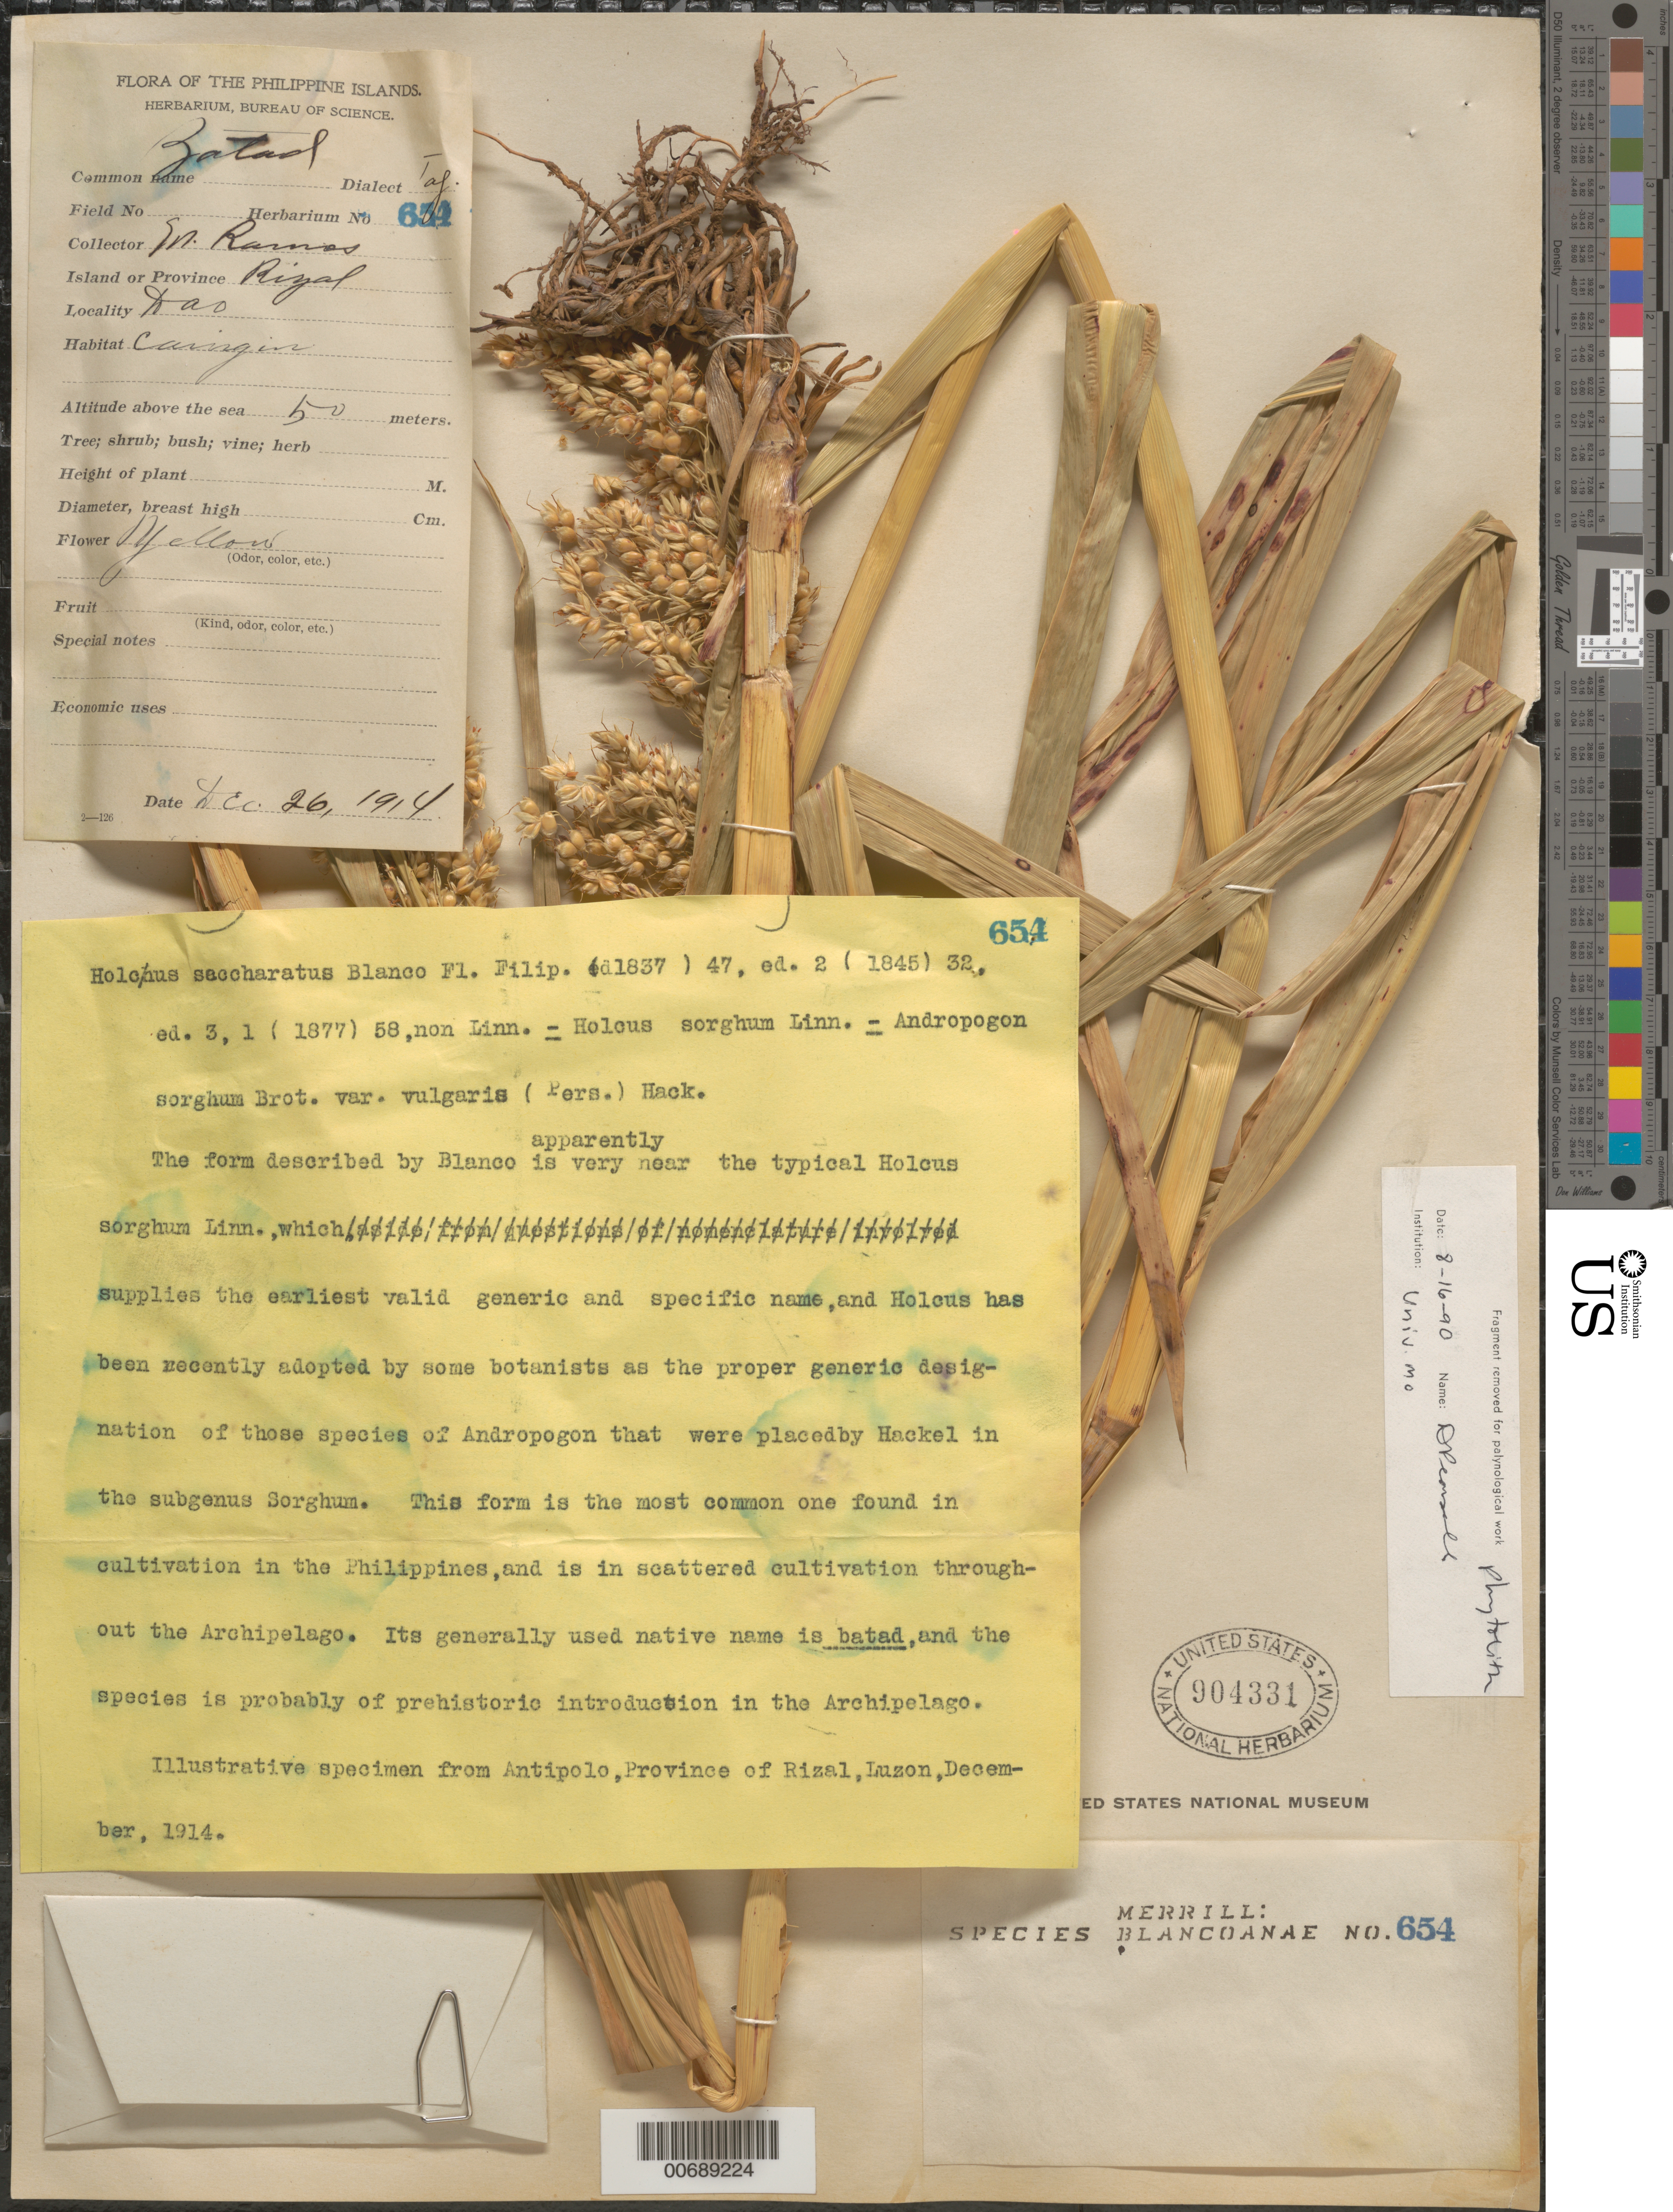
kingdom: Plantae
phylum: Tracheophyta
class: Liliopsida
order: Poales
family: Poaceae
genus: Sorghum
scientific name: Sorghum bicolor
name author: (L.) Moench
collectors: M. Ramos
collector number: Sp. Blancoan. 0654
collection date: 1914-12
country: Philippines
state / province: Calabarzon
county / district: Rizal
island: Luzon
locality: Dao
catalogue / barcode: US 904331